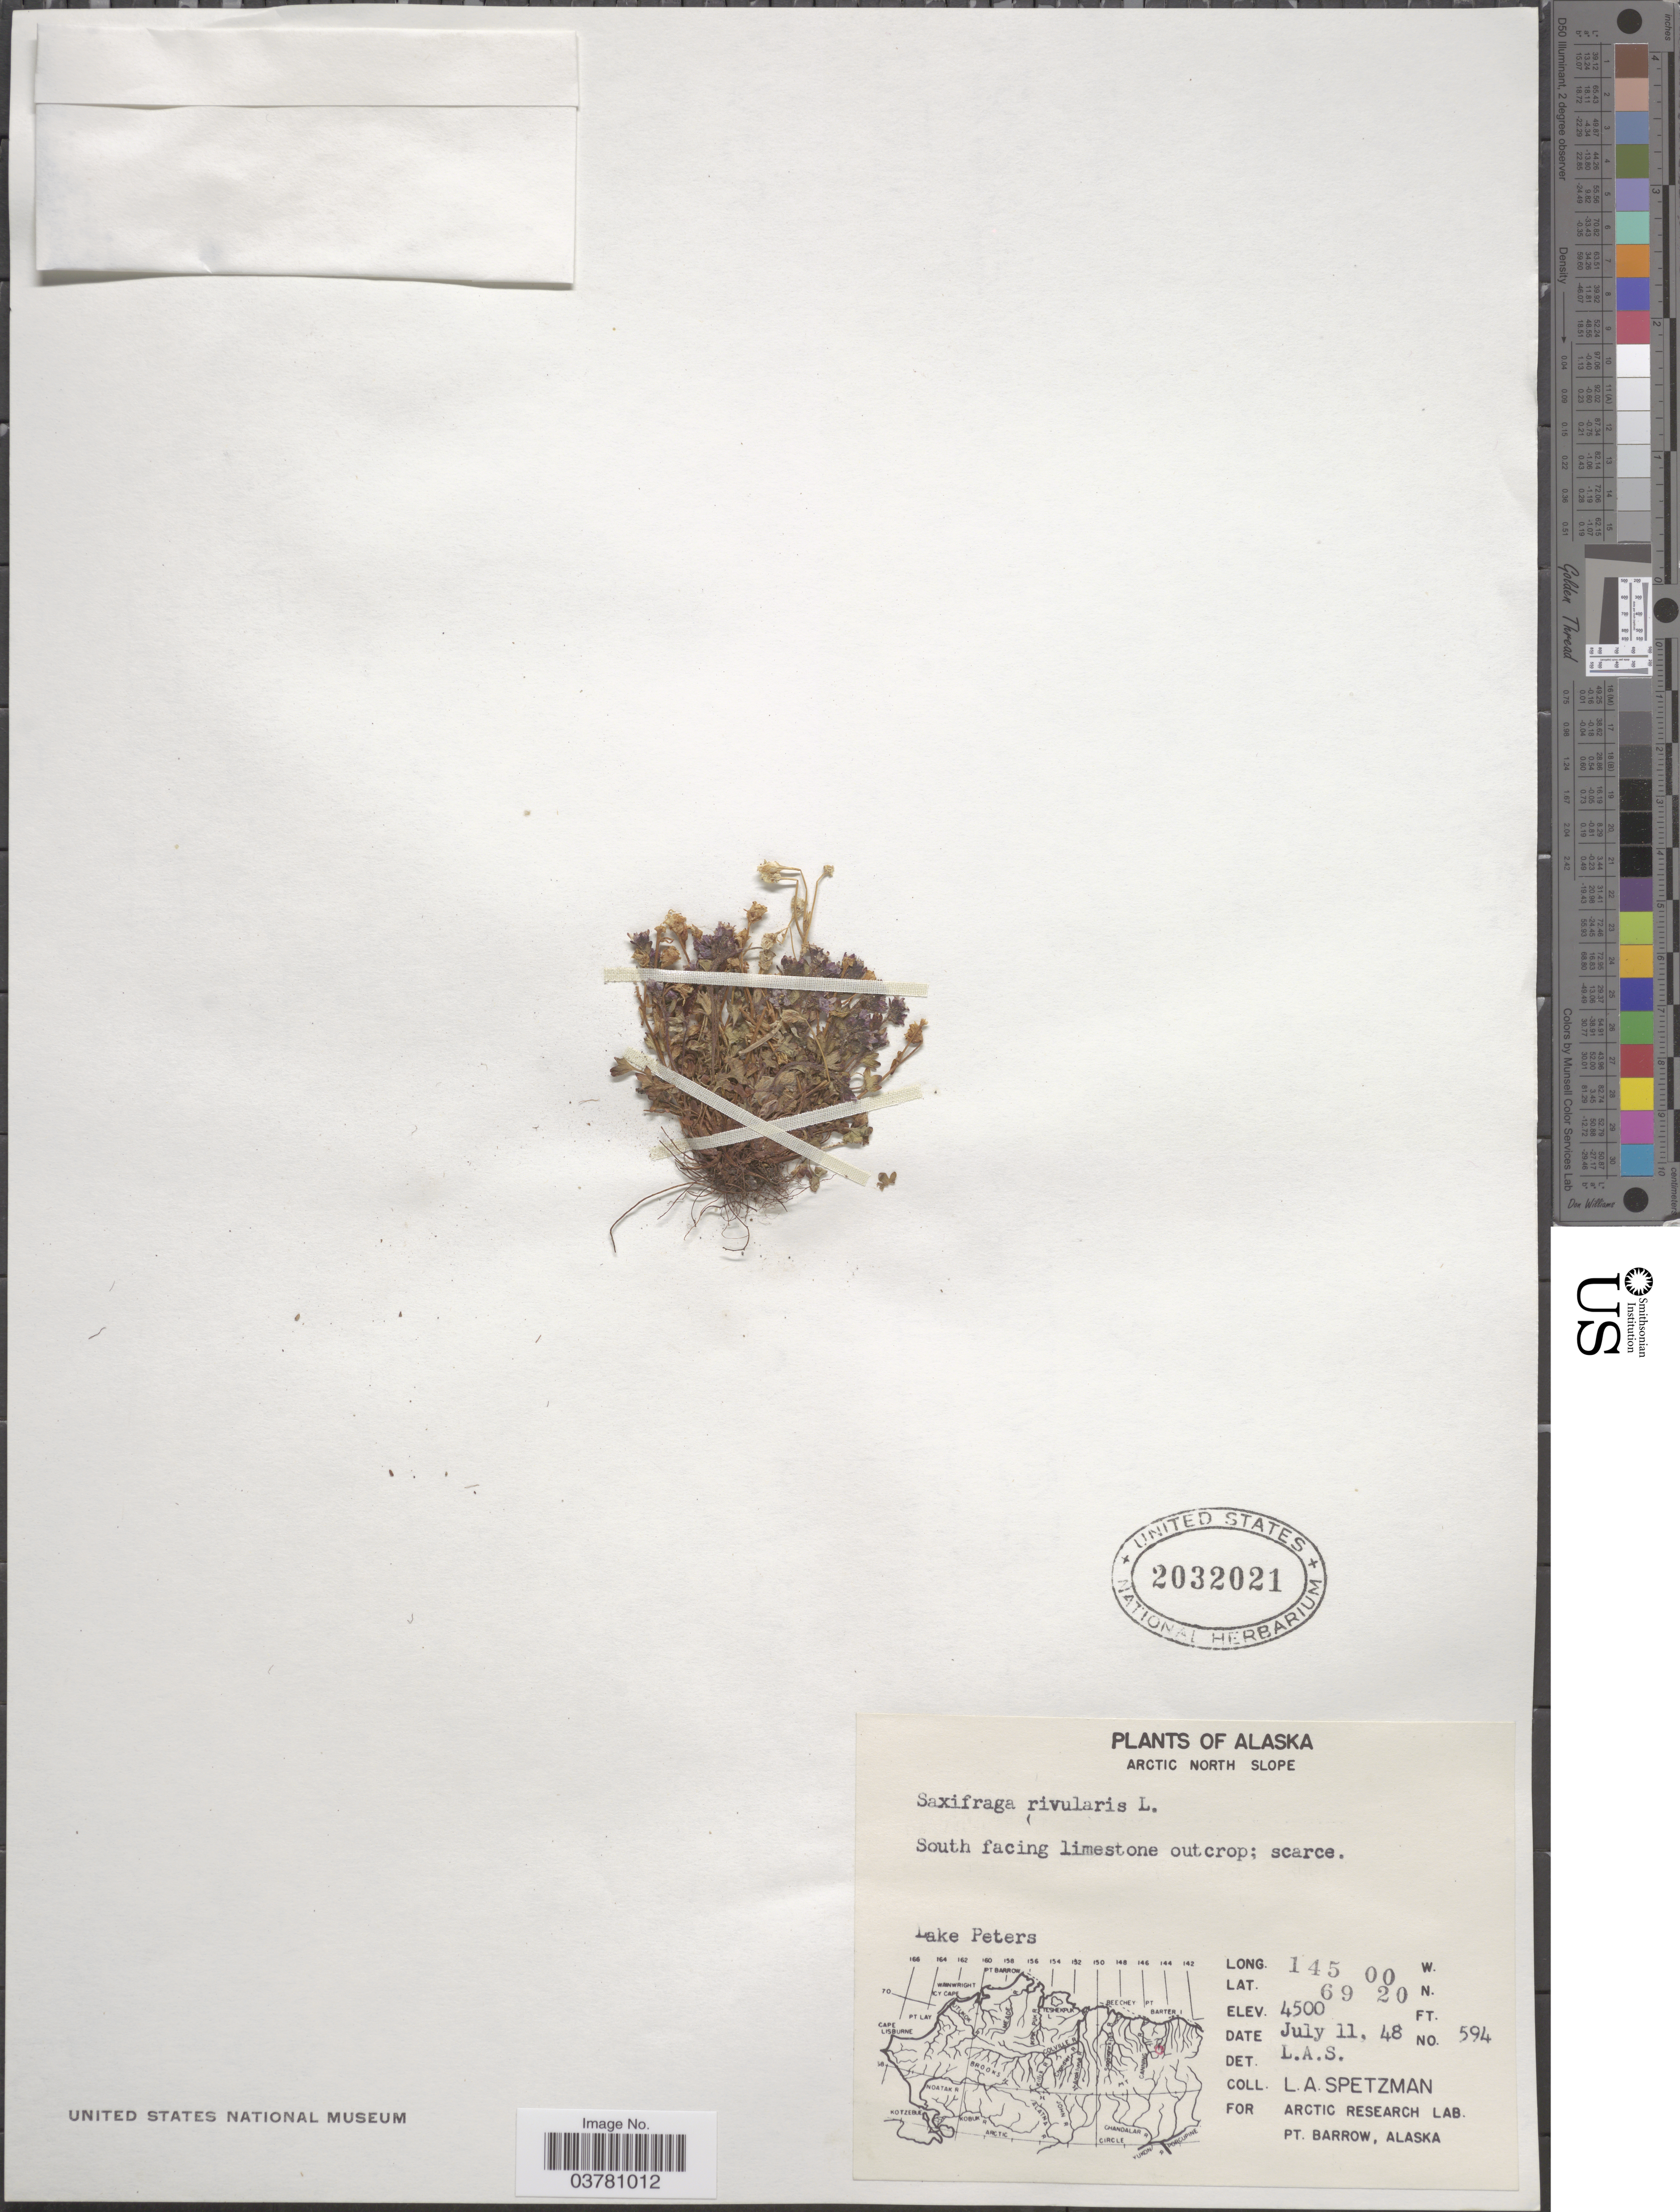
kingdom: Plantae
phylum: Tracheophyta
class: Magnoliopsida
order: Saxifragales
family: Saxifragaceae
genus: Saxifraga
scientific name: Saxifraga rivularis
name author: L.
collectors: L. Spetzman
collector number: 594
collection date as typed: Transcribed d/m/y: 11/7/48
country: United States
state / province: Alaska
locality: Arctic North Slope. South facing limestone outcrop. Lake Peters.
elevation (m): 1372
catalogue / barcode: US 2032021